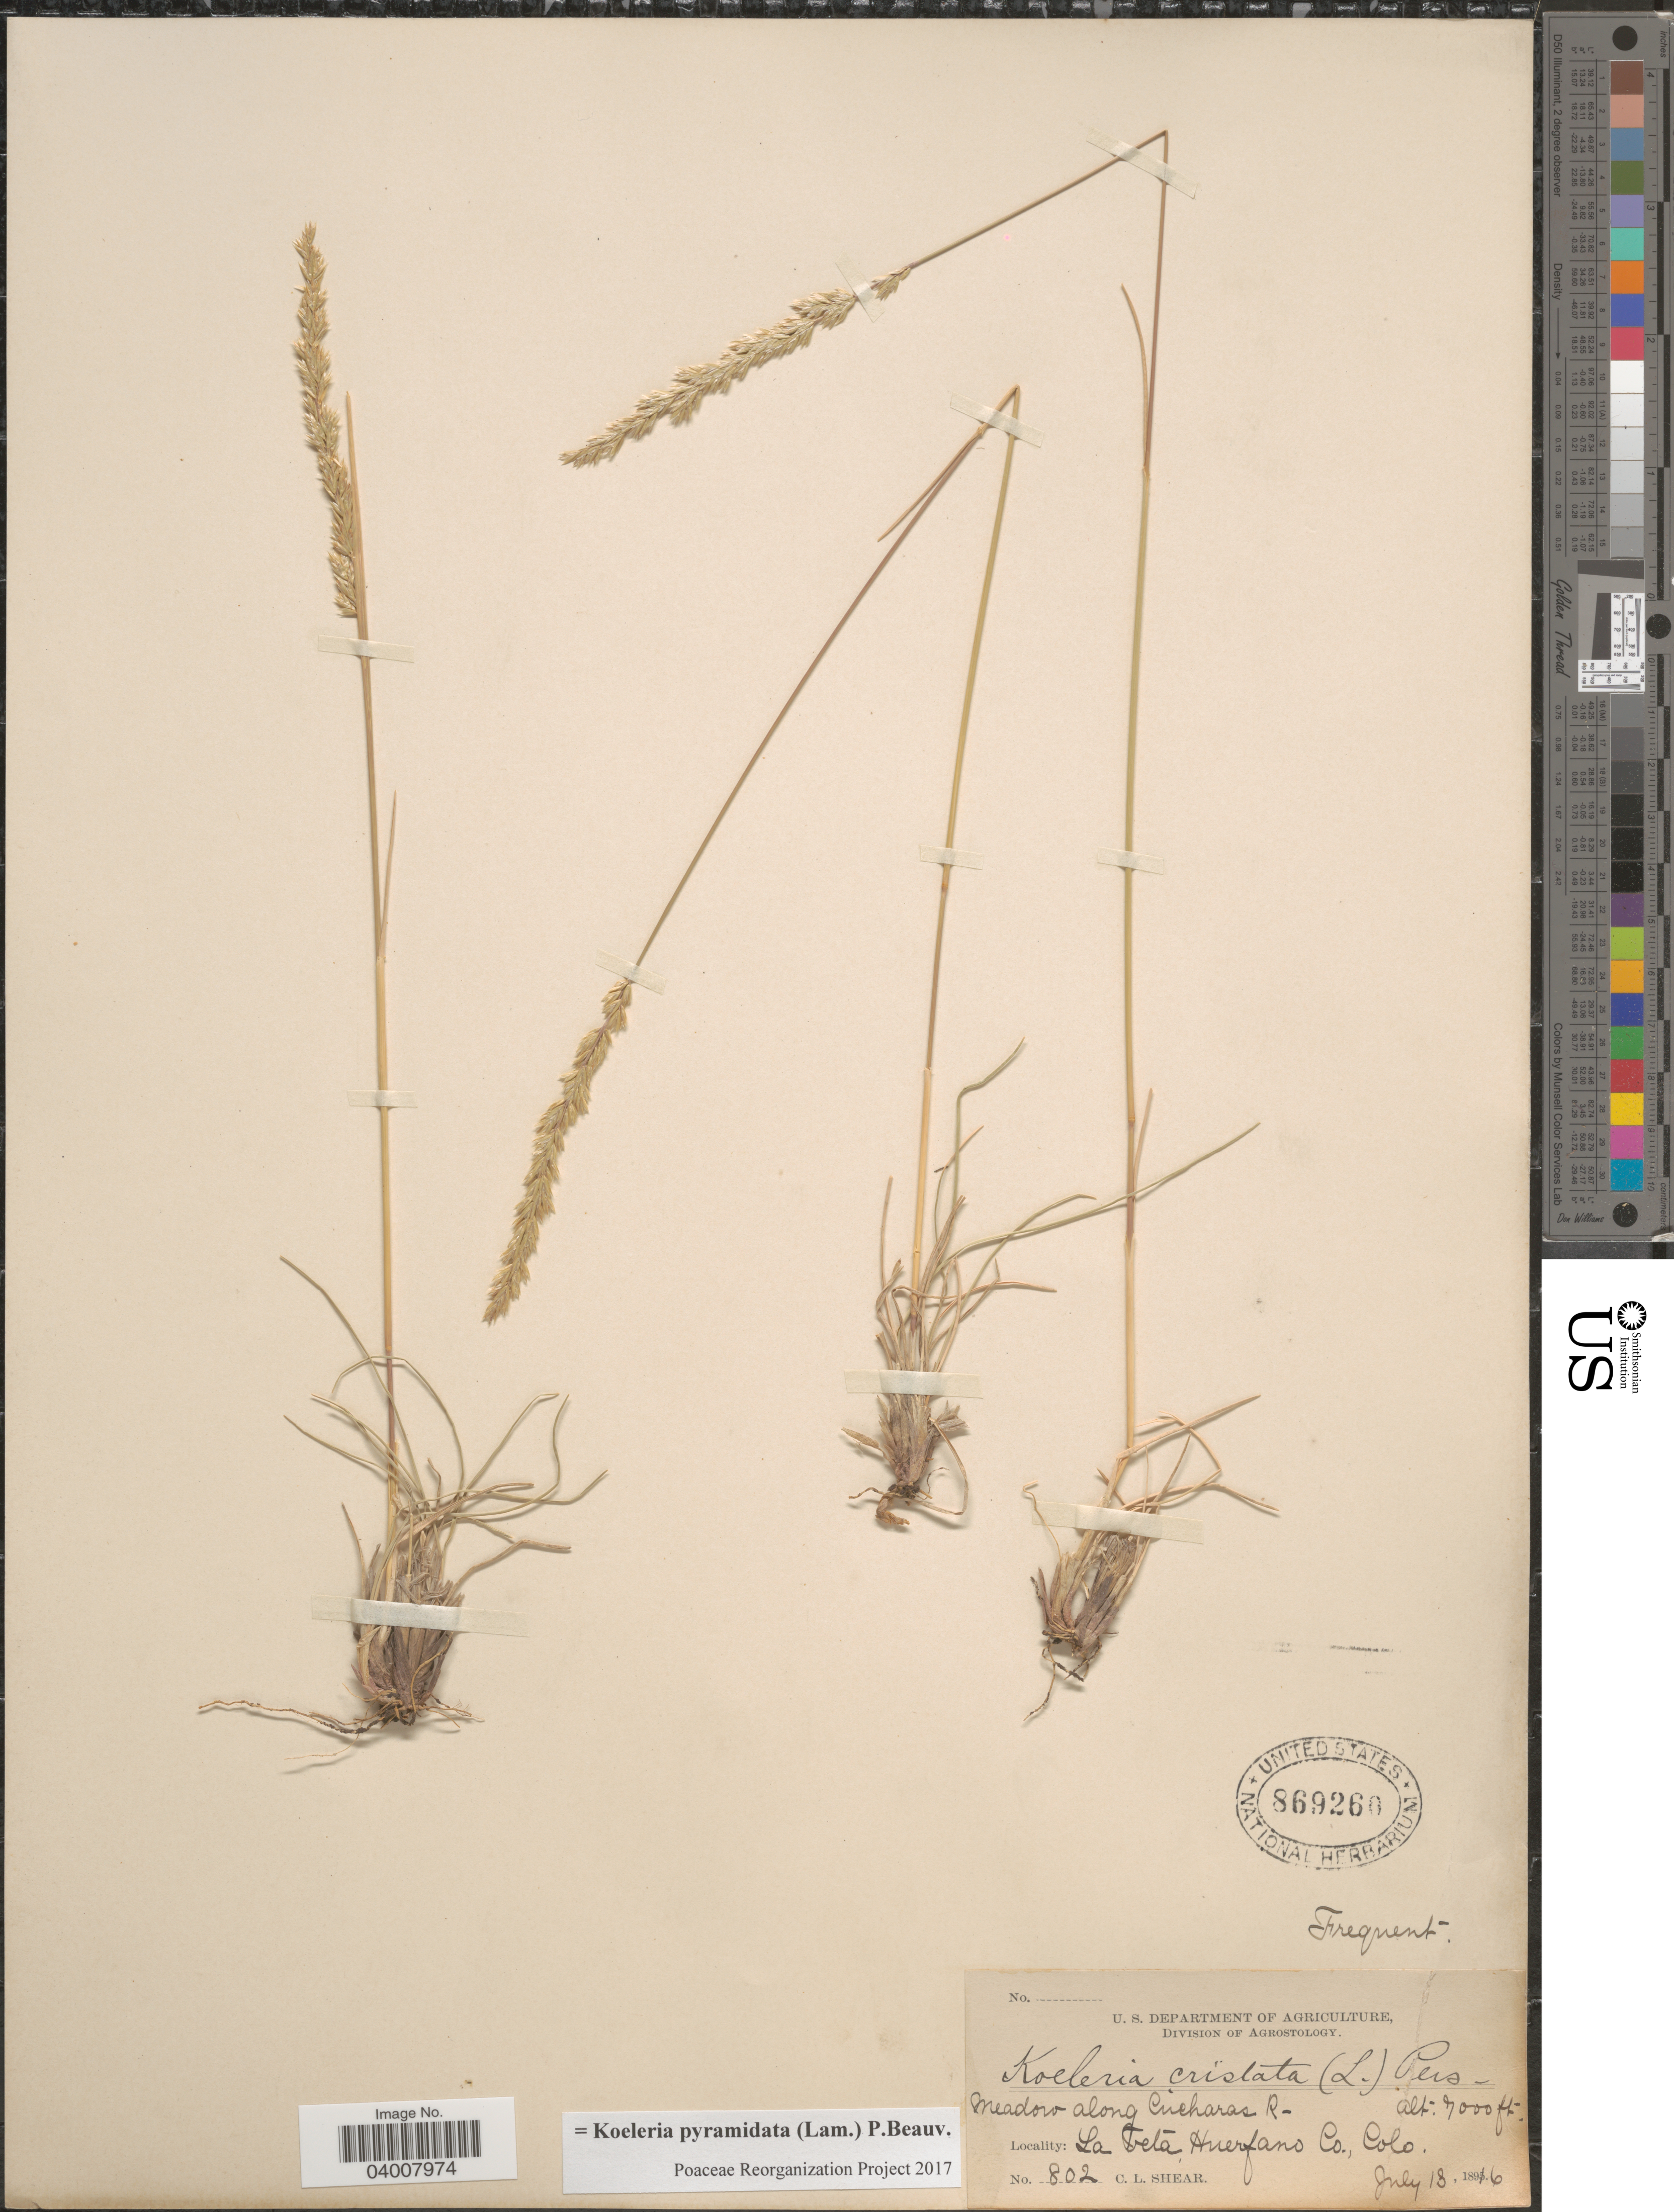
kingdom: Plantae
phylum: Tracheophyta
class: Liliopsida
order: Poales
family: Poaceae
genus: Koeleria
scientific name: Koeleria pyramidata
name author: (Lam.) P. Beauv.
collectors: C. L. Shear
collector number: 802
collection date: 1816-07-13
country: United States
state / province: Colorado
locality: Meadow along Cucharas R. - La Ceba, Huerfano Co.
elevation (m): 2134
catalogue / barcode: US 869260